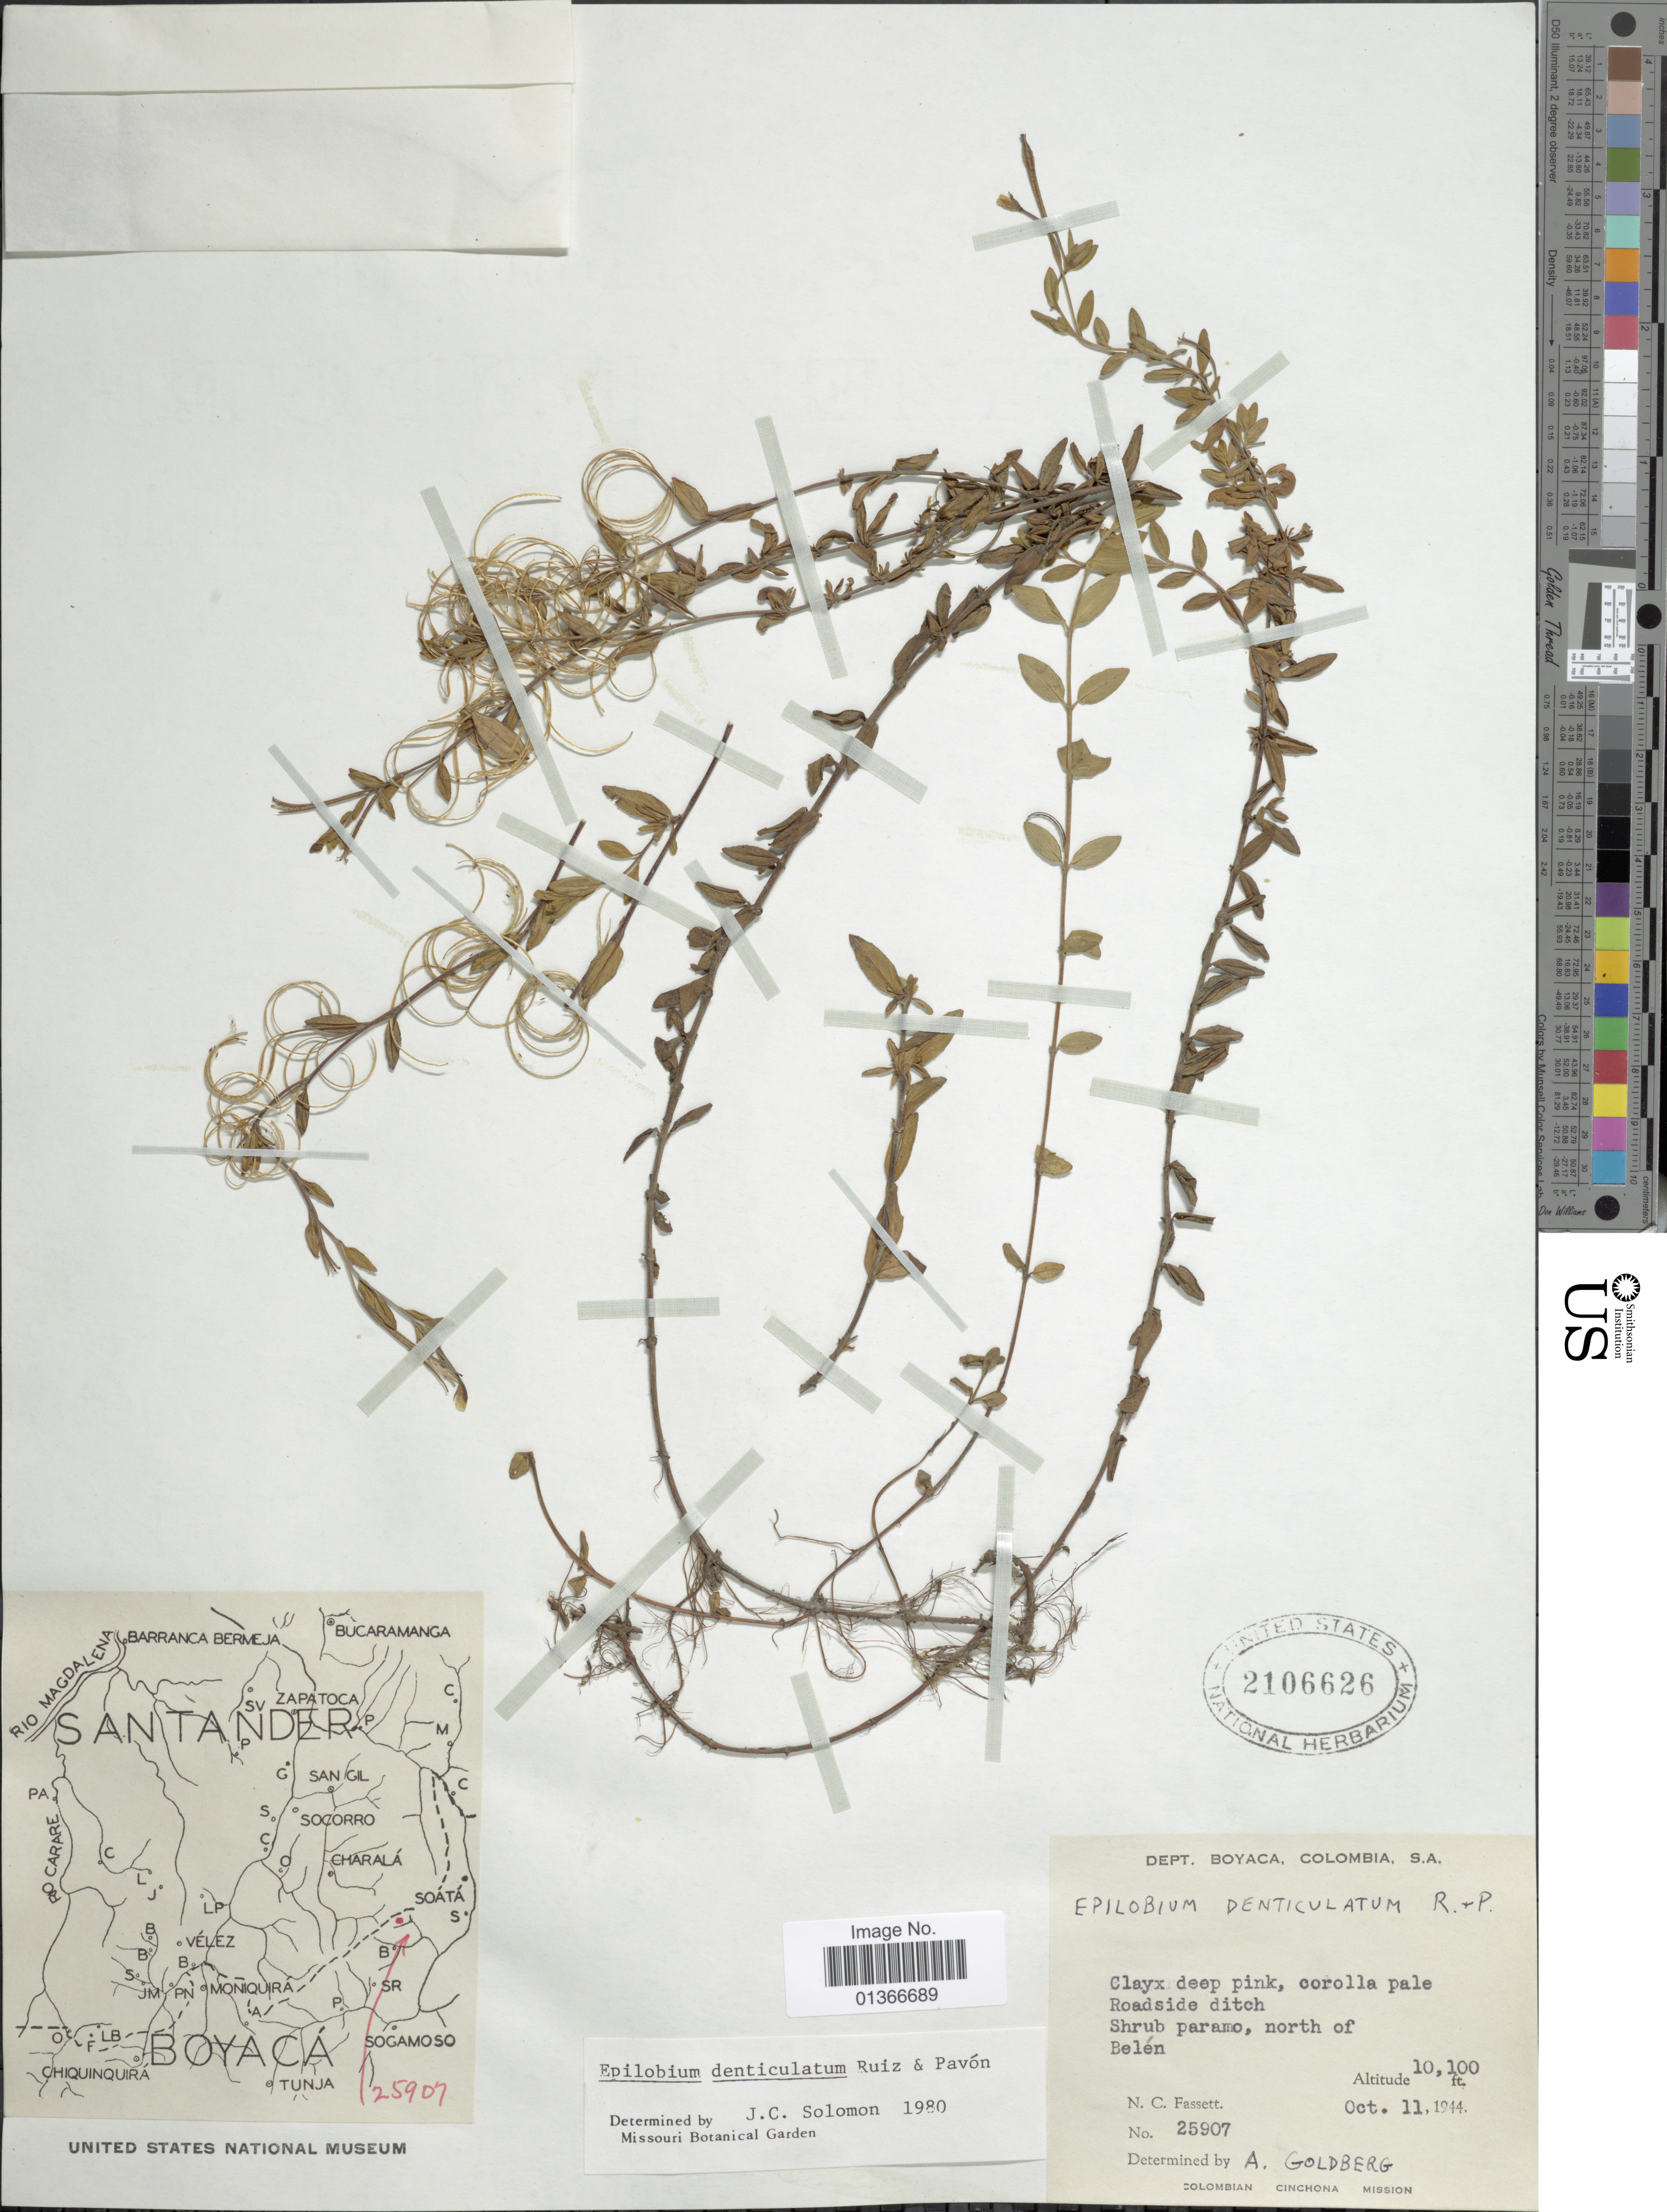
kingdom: Plantae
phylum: Tracheophyta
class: Magnoliopsida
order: Myrtales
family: Onagraceae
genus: Epilobium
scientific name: Epilobium denticulatum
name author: Ruiz & Pav.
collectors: N. C. Fassett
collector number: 25907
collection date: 1944-10-11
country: Colombia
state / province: Boyacá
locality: Shrub paramo, north of Belén.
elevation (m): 3078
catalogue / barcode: US 2106626